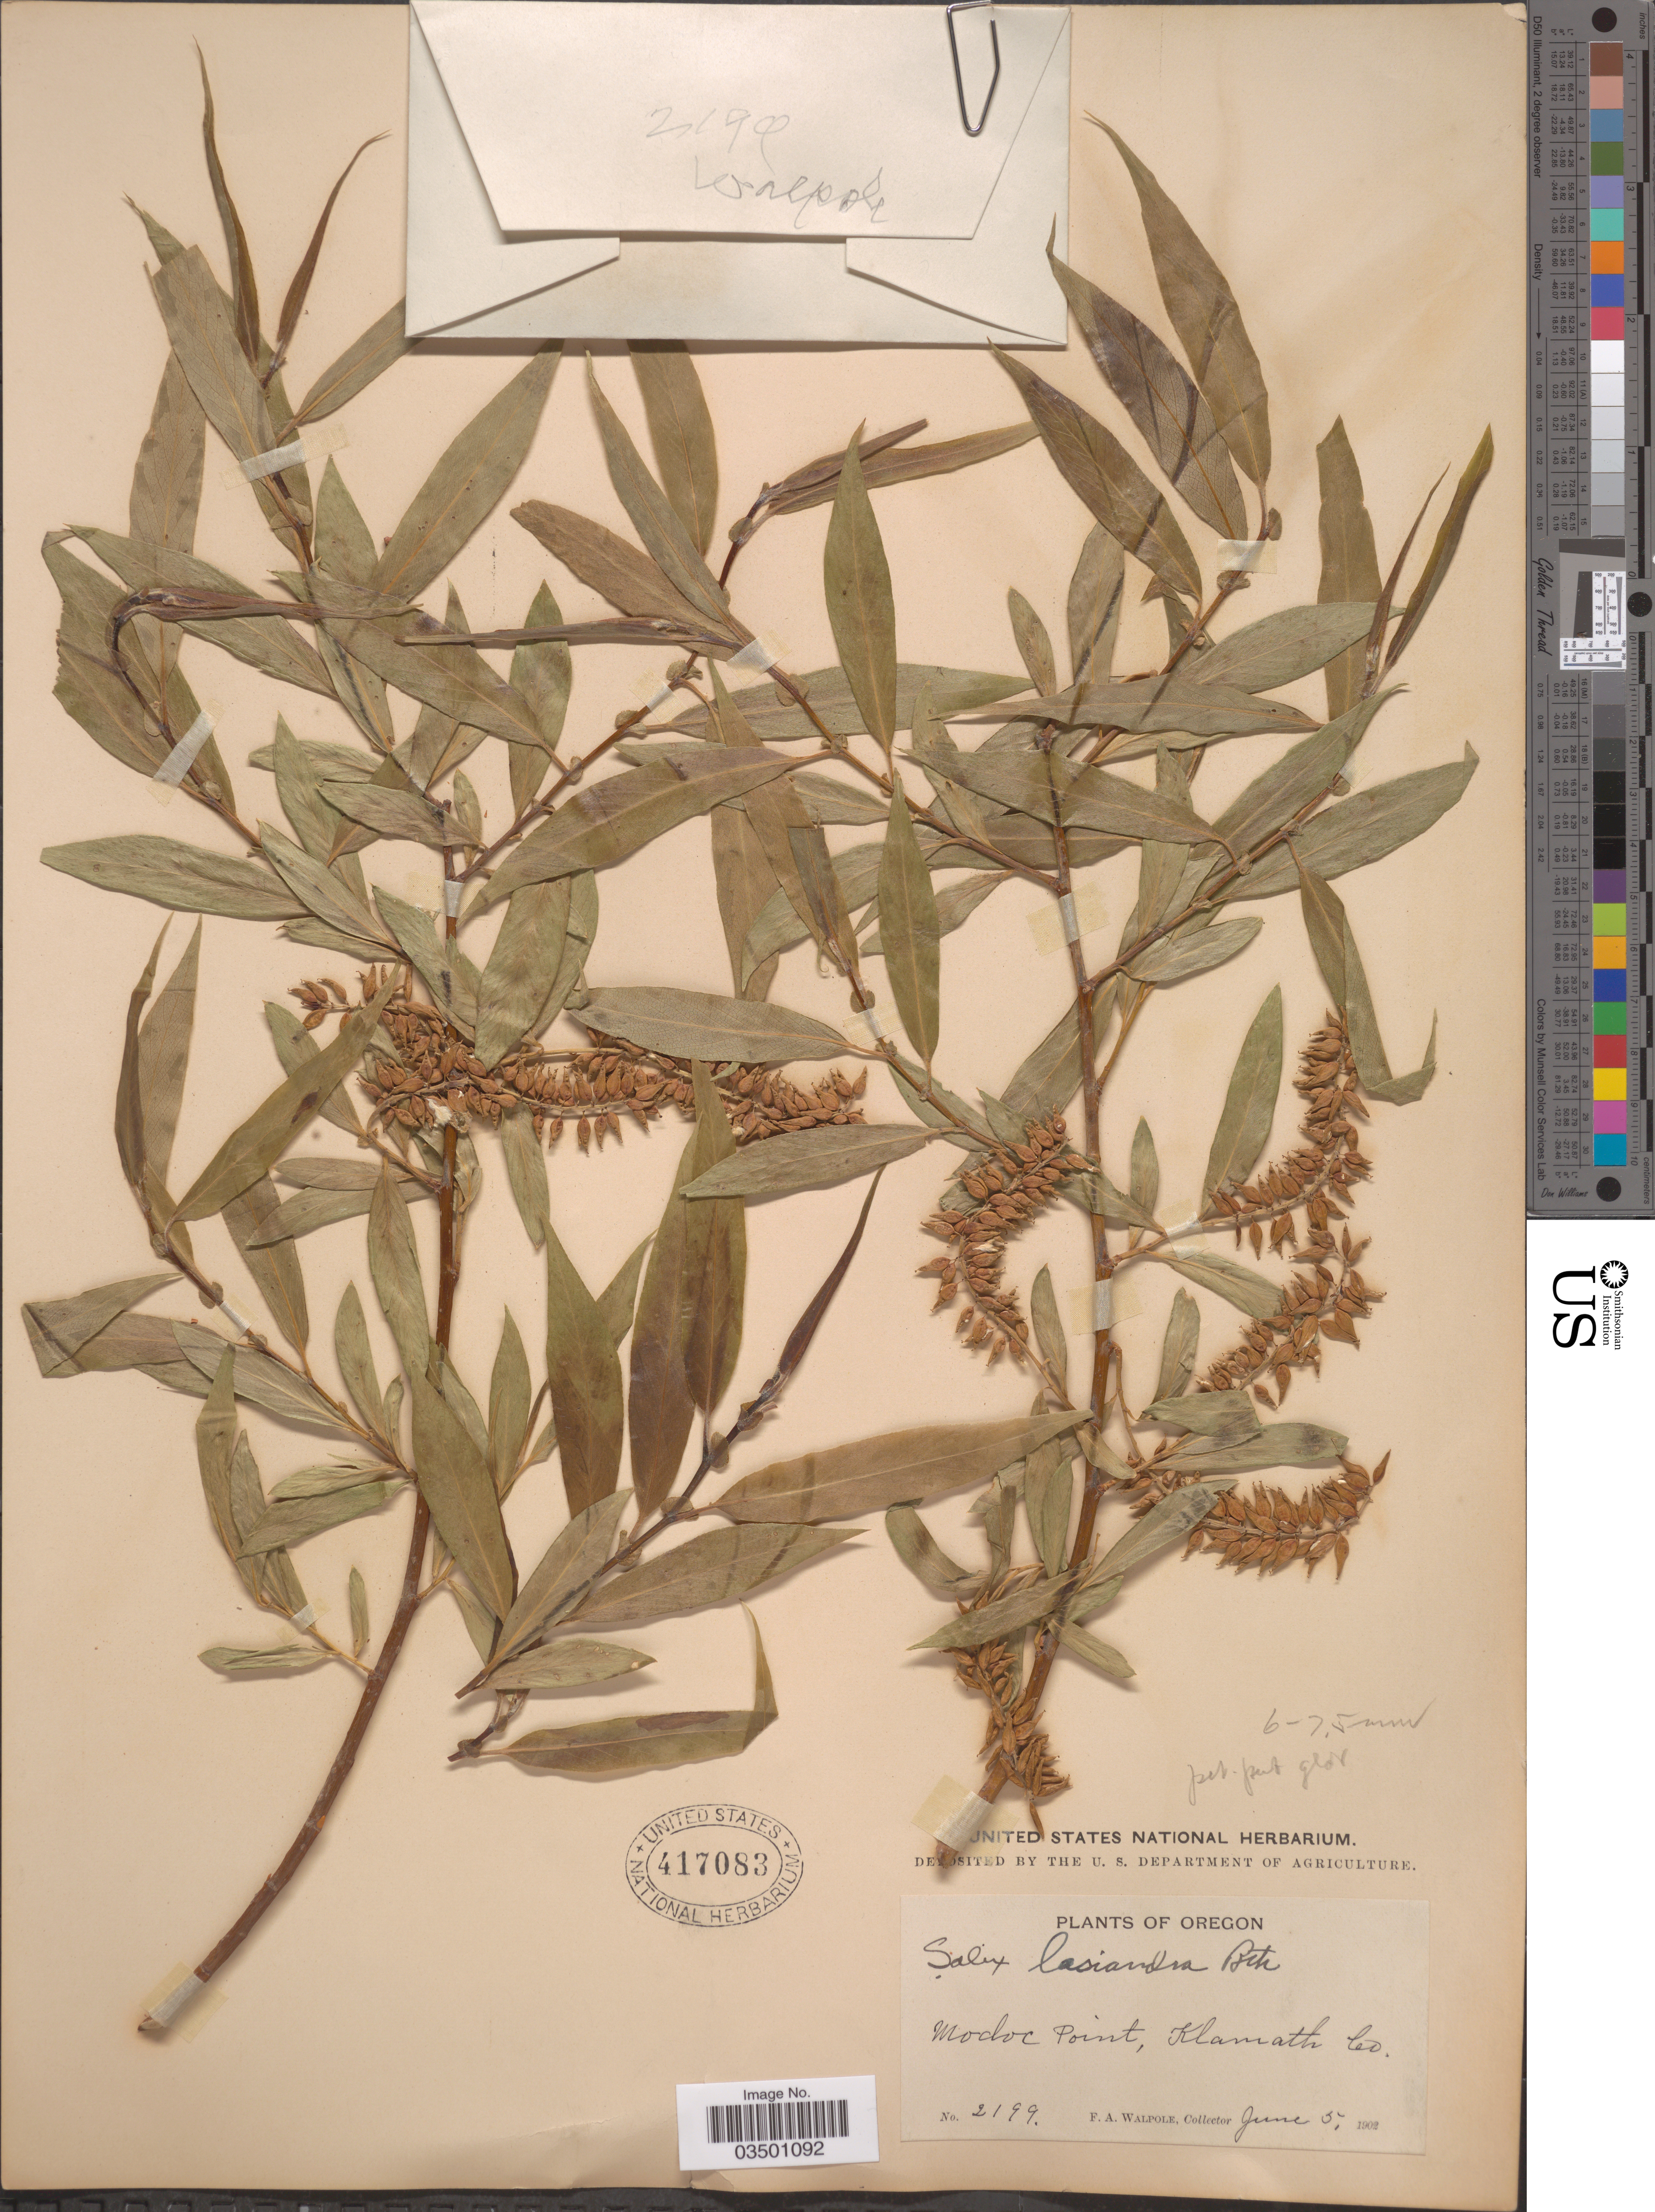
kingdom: Plantae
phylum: Tracheophyta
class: Magnoliopsida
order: Malpighiales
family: Salicaceae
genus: Salix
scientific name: Salix lasiandra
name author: Benth.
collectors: F. Walpole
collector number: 2199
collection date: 1902-06-05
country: United States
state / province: Oregon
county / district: Klamath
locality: Modoc Point, Klamath Co.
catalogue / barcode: US 417083